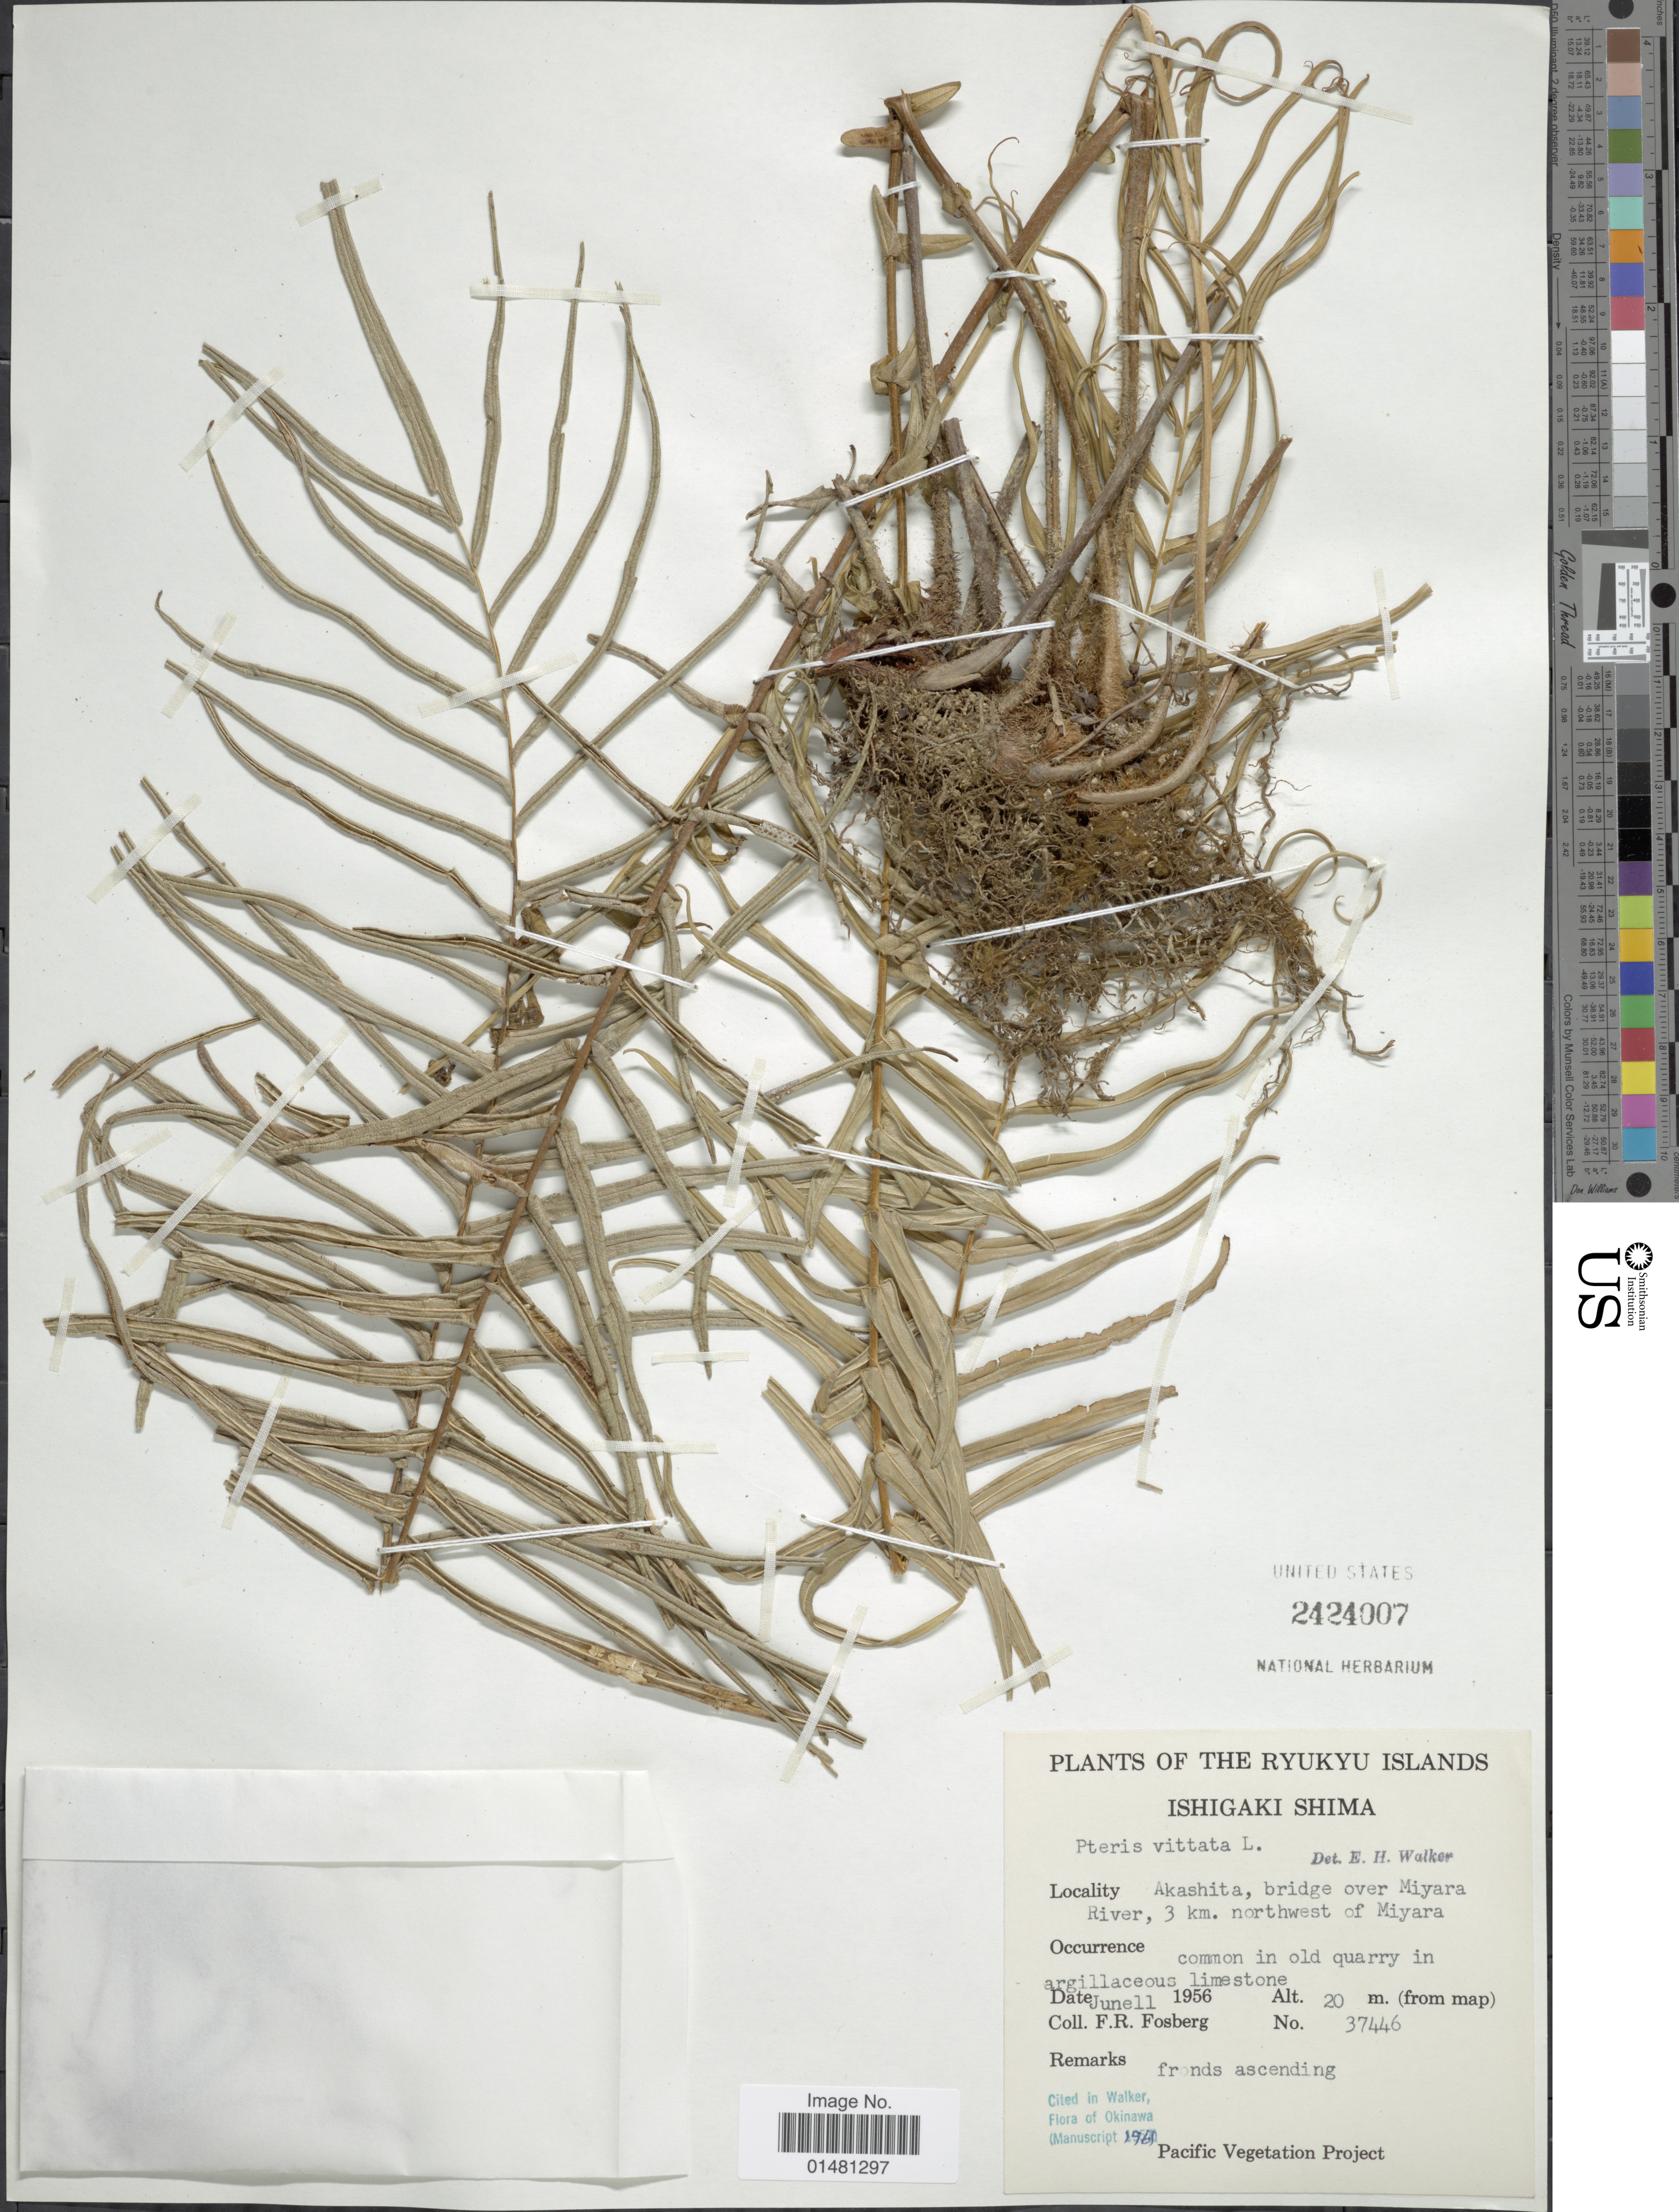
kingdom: Plantae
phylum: Tracheophyta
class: Polypodiopsida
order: Polypodiales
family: Pteridaceae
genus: Pteris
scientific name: Pteris vittata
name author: L.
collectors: F. R. Fosberg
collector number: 37446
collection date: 1956-06-11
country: Japan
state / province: Okinawa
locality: The Ryukyu Islands, Ishigaki Shima, Akashita, bridge over Miyara River, 3 km, northwest of Miyara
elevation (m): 20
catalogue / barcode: US 2424007